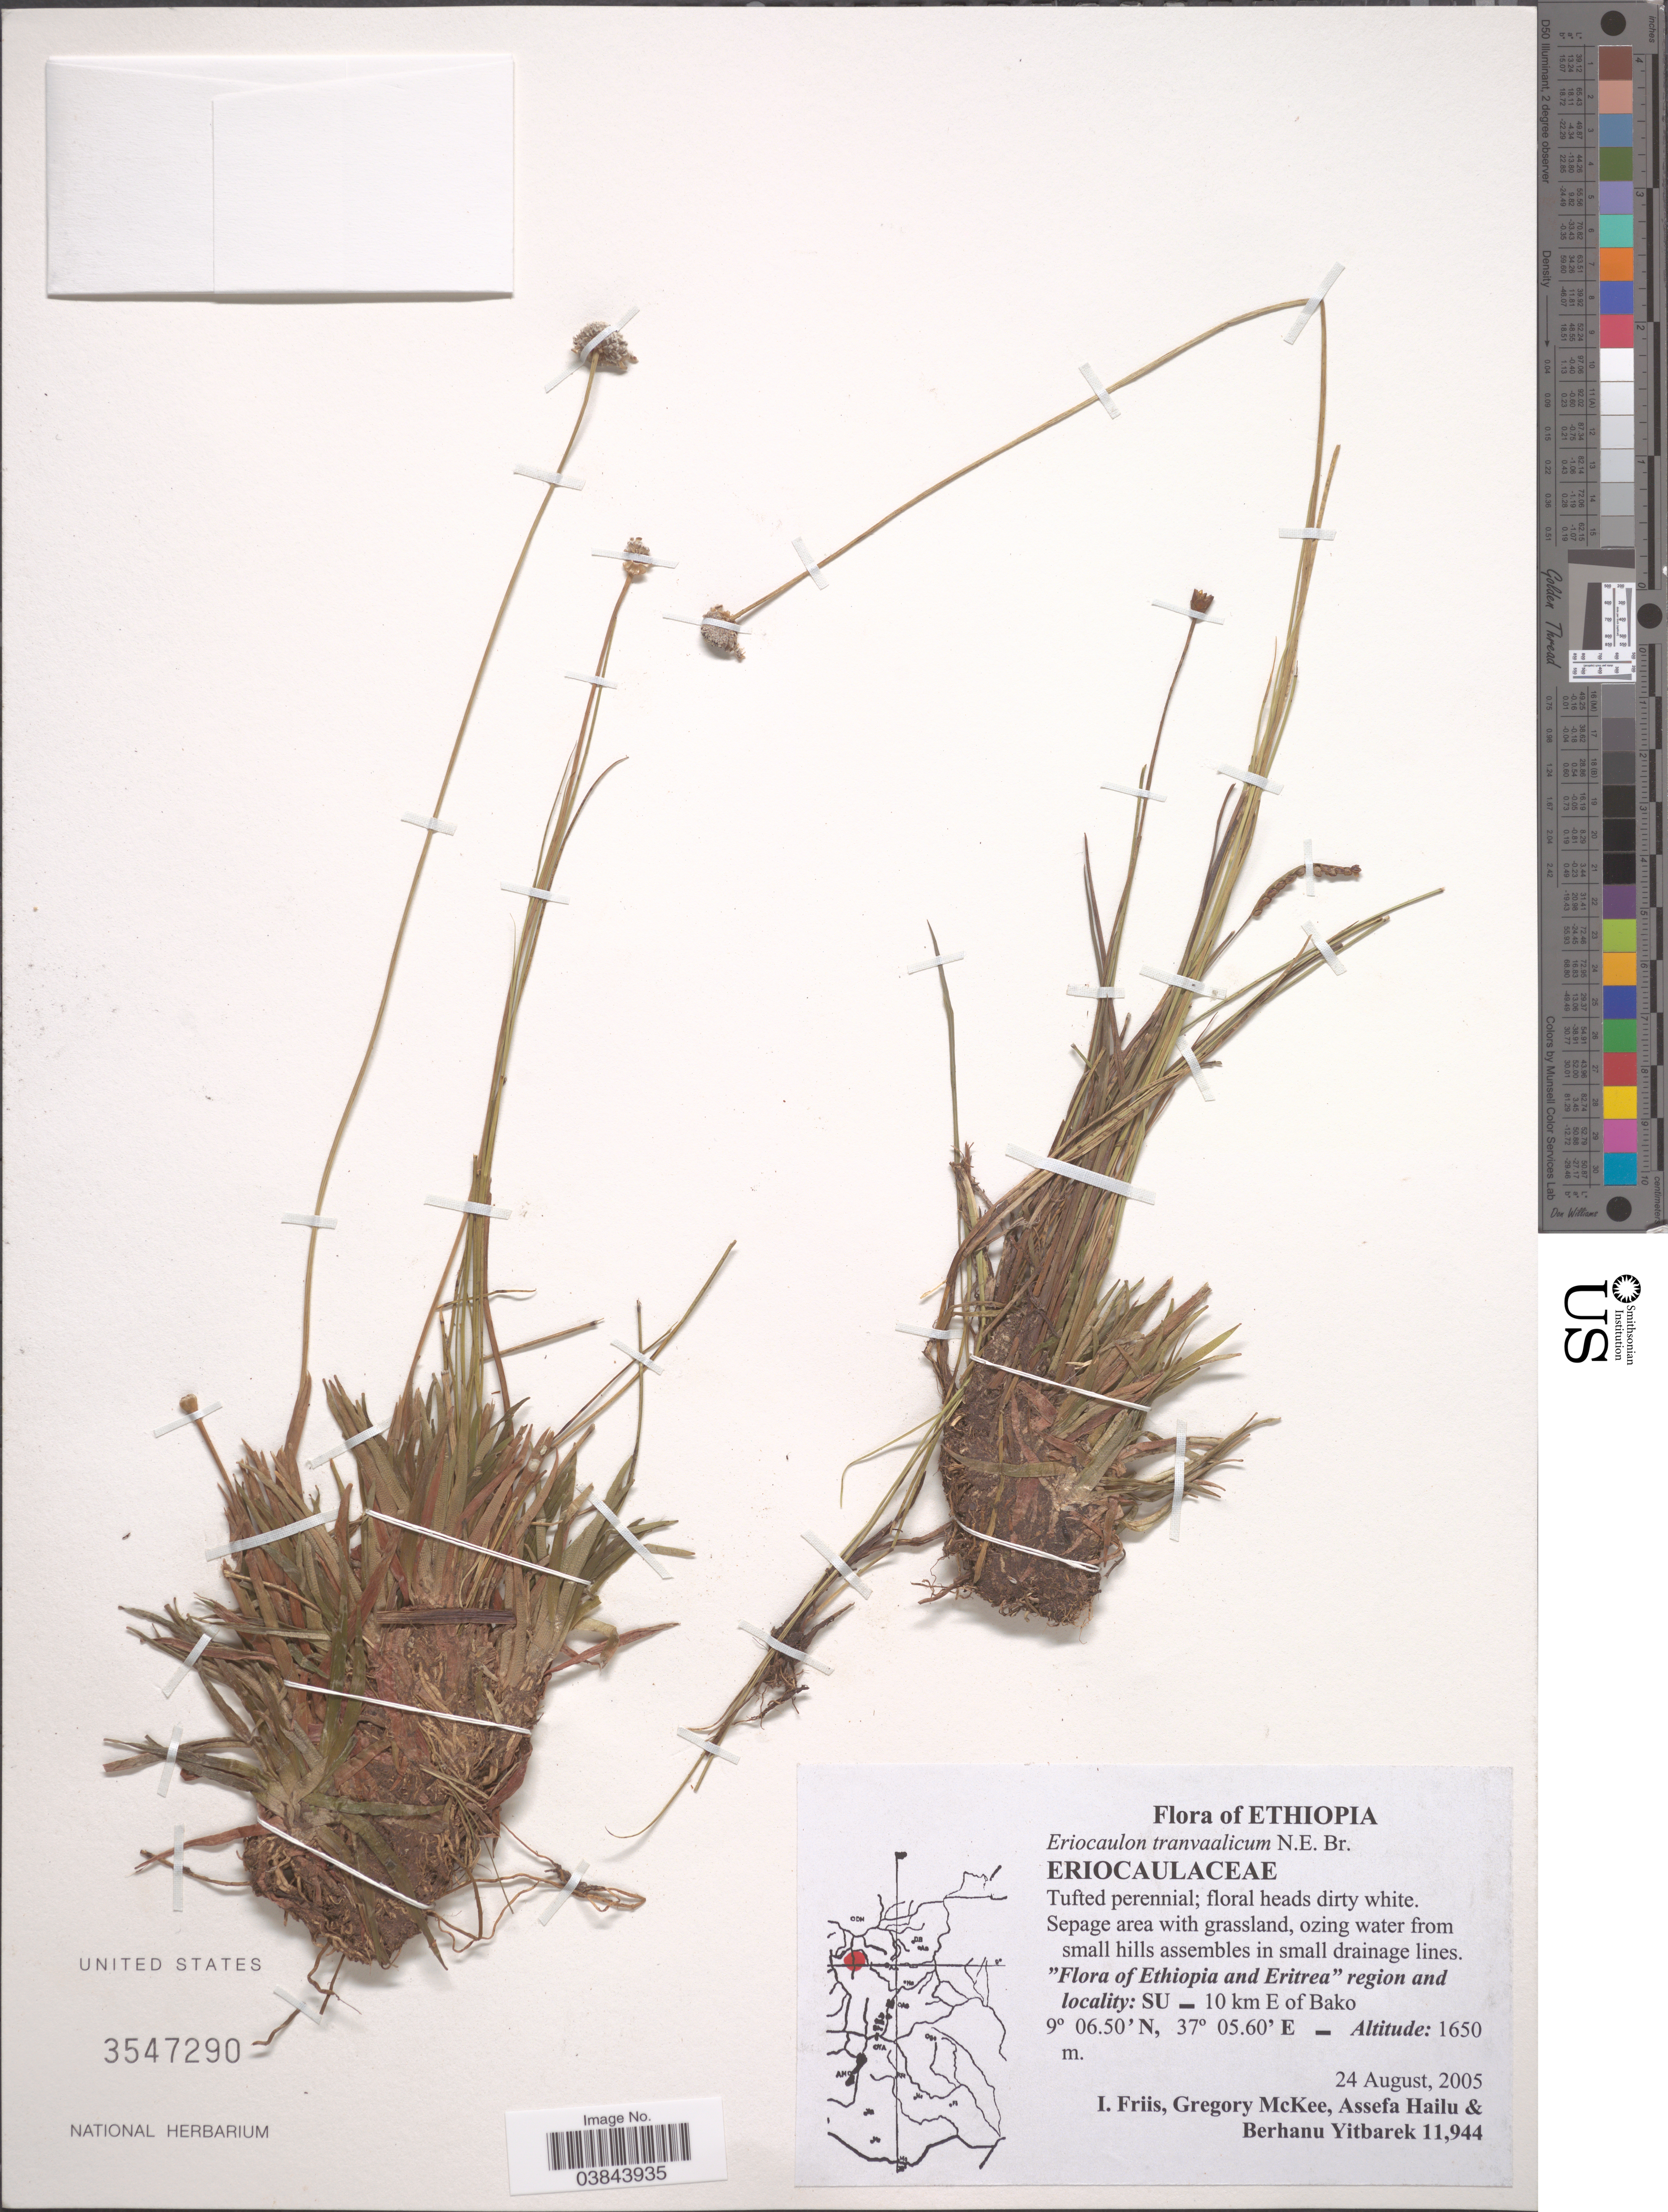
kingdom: Plantae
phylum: Tracheophyta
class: Liliopsida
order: Poales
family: Eriocaulaceae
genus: Eriocaulon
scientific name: Eriocaulon transvaalicum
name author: N.E. Br.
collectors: I. Friis, G. S. McKee, A. Hailu & B. Yitbarek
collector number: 11944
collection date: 2005-08-24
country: Ethiopia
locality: Region: SU - 10 km E of Bako.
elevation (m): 1650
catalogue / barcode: US 3547290